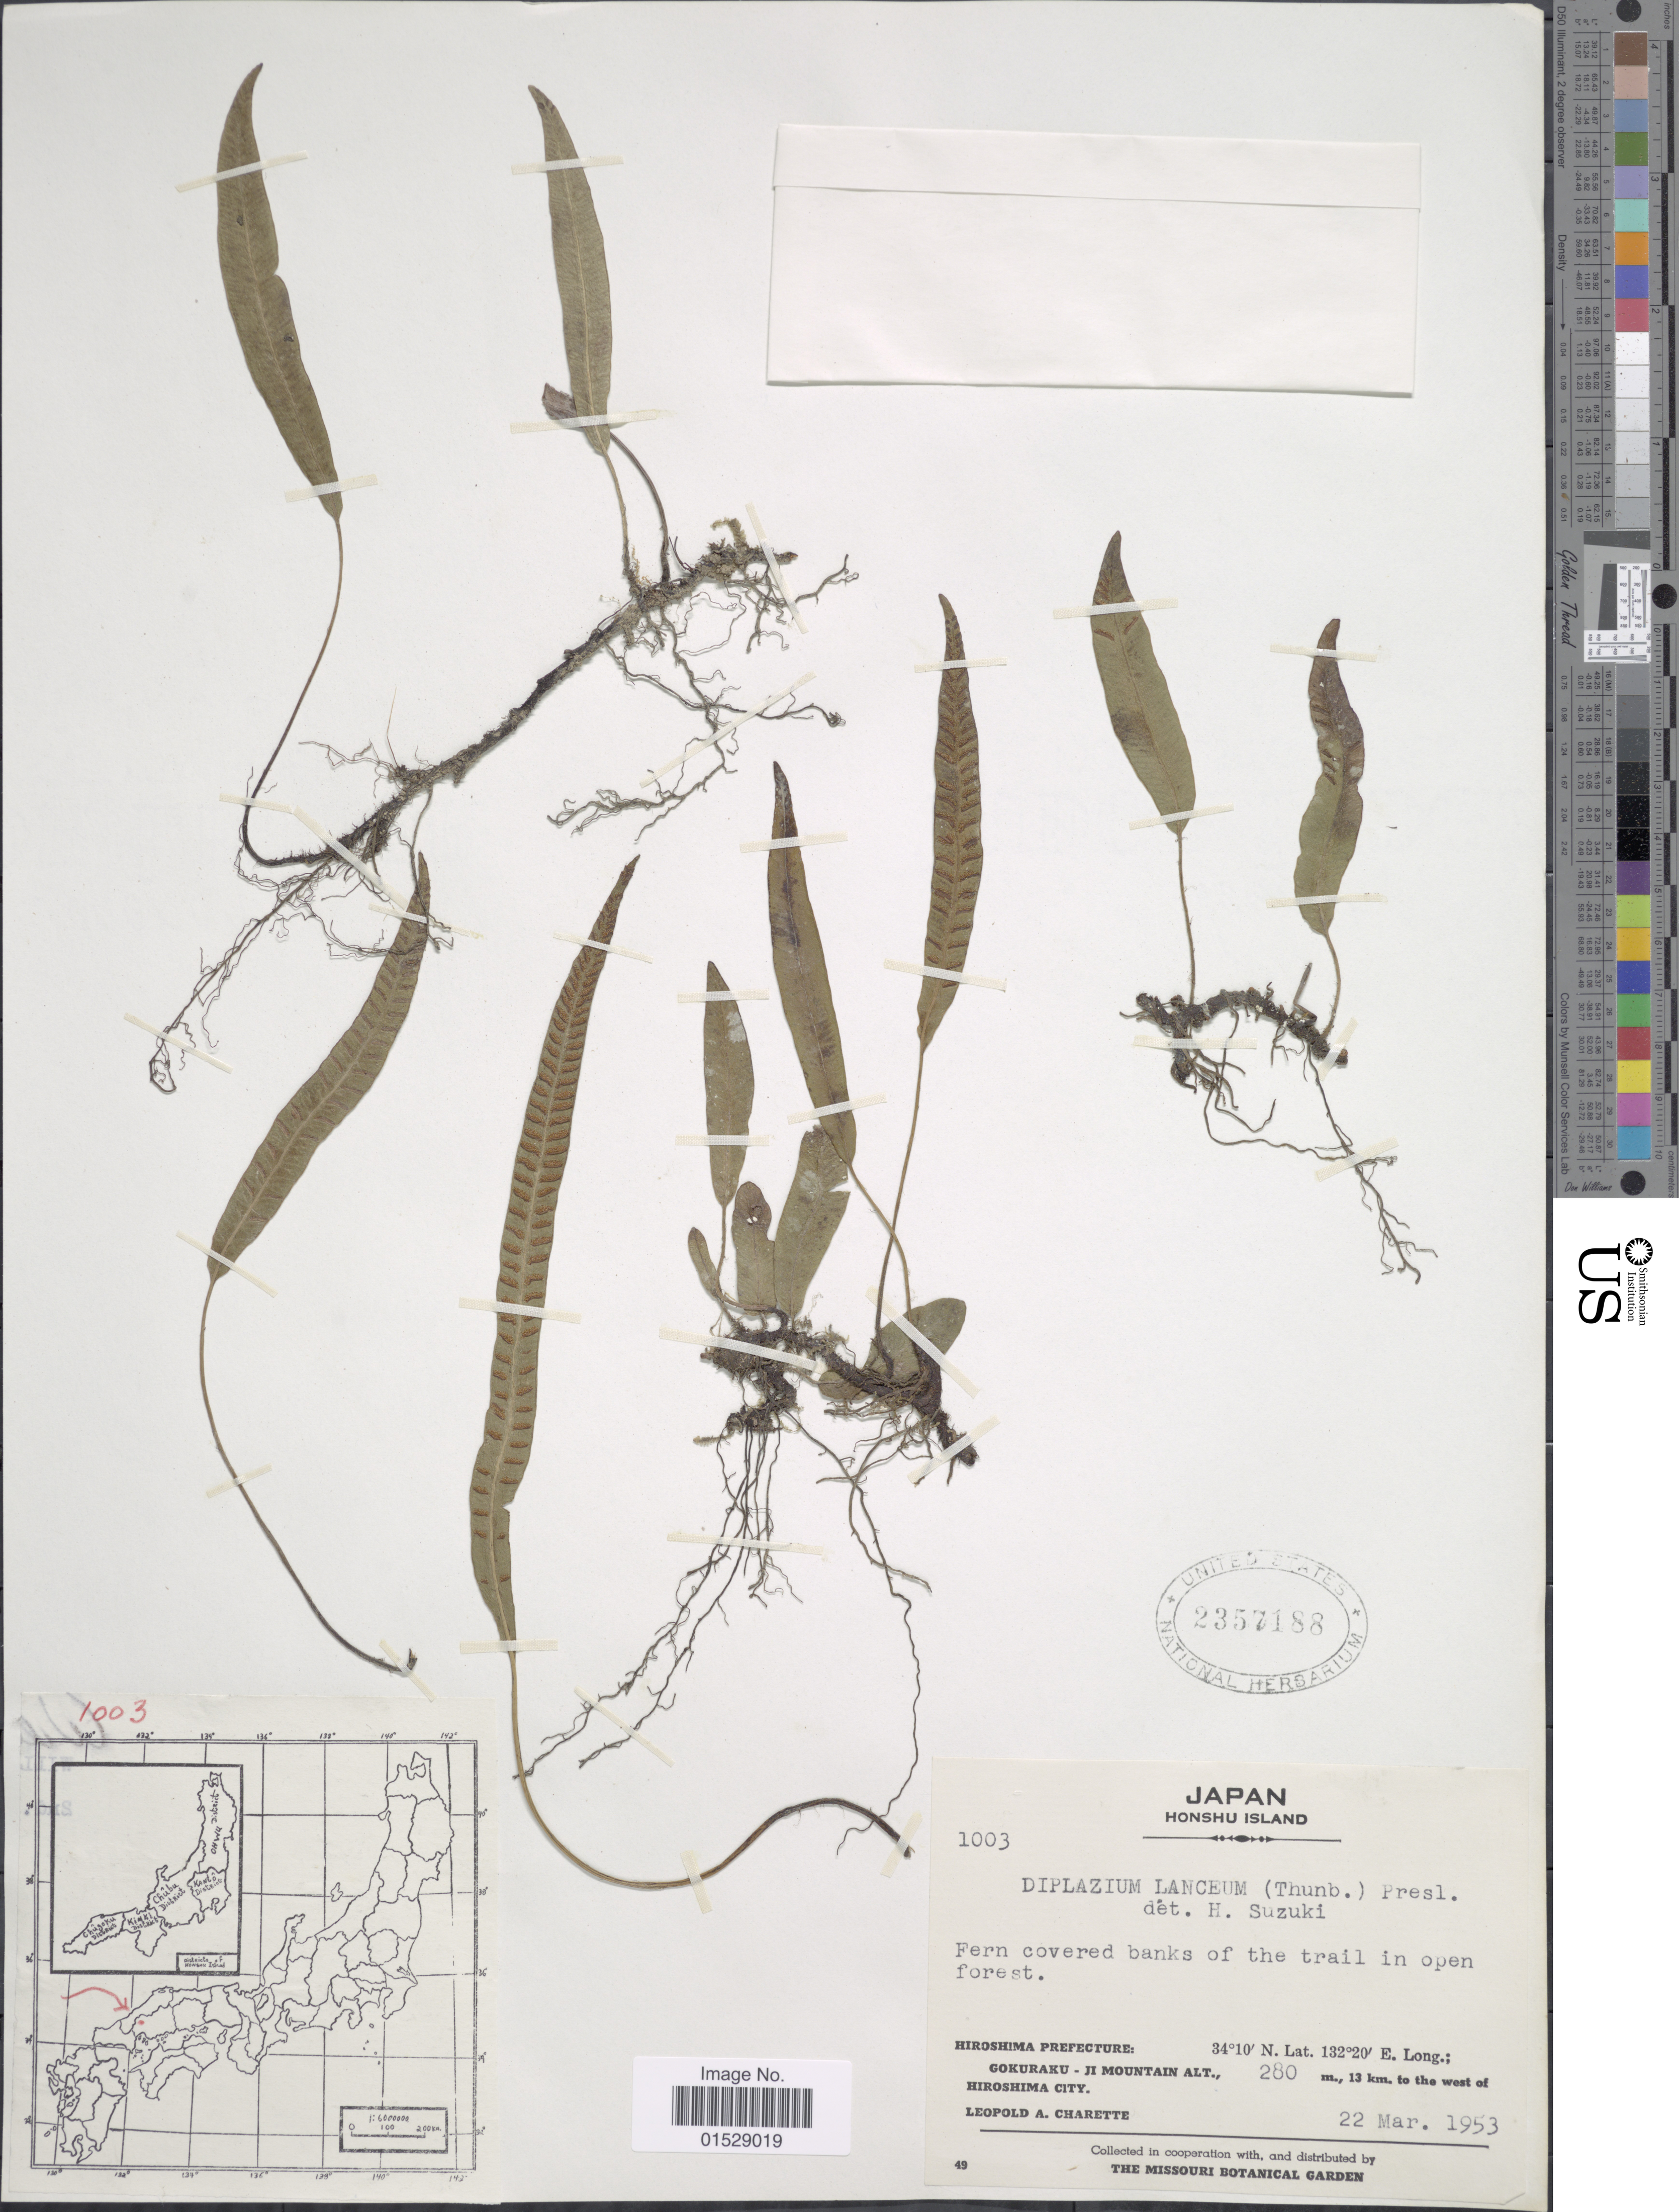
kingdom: Plantae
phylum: Tracheophyta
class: Polypodiopsida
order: Polypodiales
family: Athyriaceae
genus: Deparia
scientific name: Deparia lancea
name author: (Thunb.) Fraser-Jenk.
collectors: L. A. Charette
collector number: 1003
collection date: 1953-03-22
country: Japan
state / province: Hirosima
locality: Honshu Island, Hiroshima Prefecture, Gokuraku - Ji Mountain, 13 km to the west of Hiroshima City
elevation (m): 280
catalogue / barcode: US 2357188